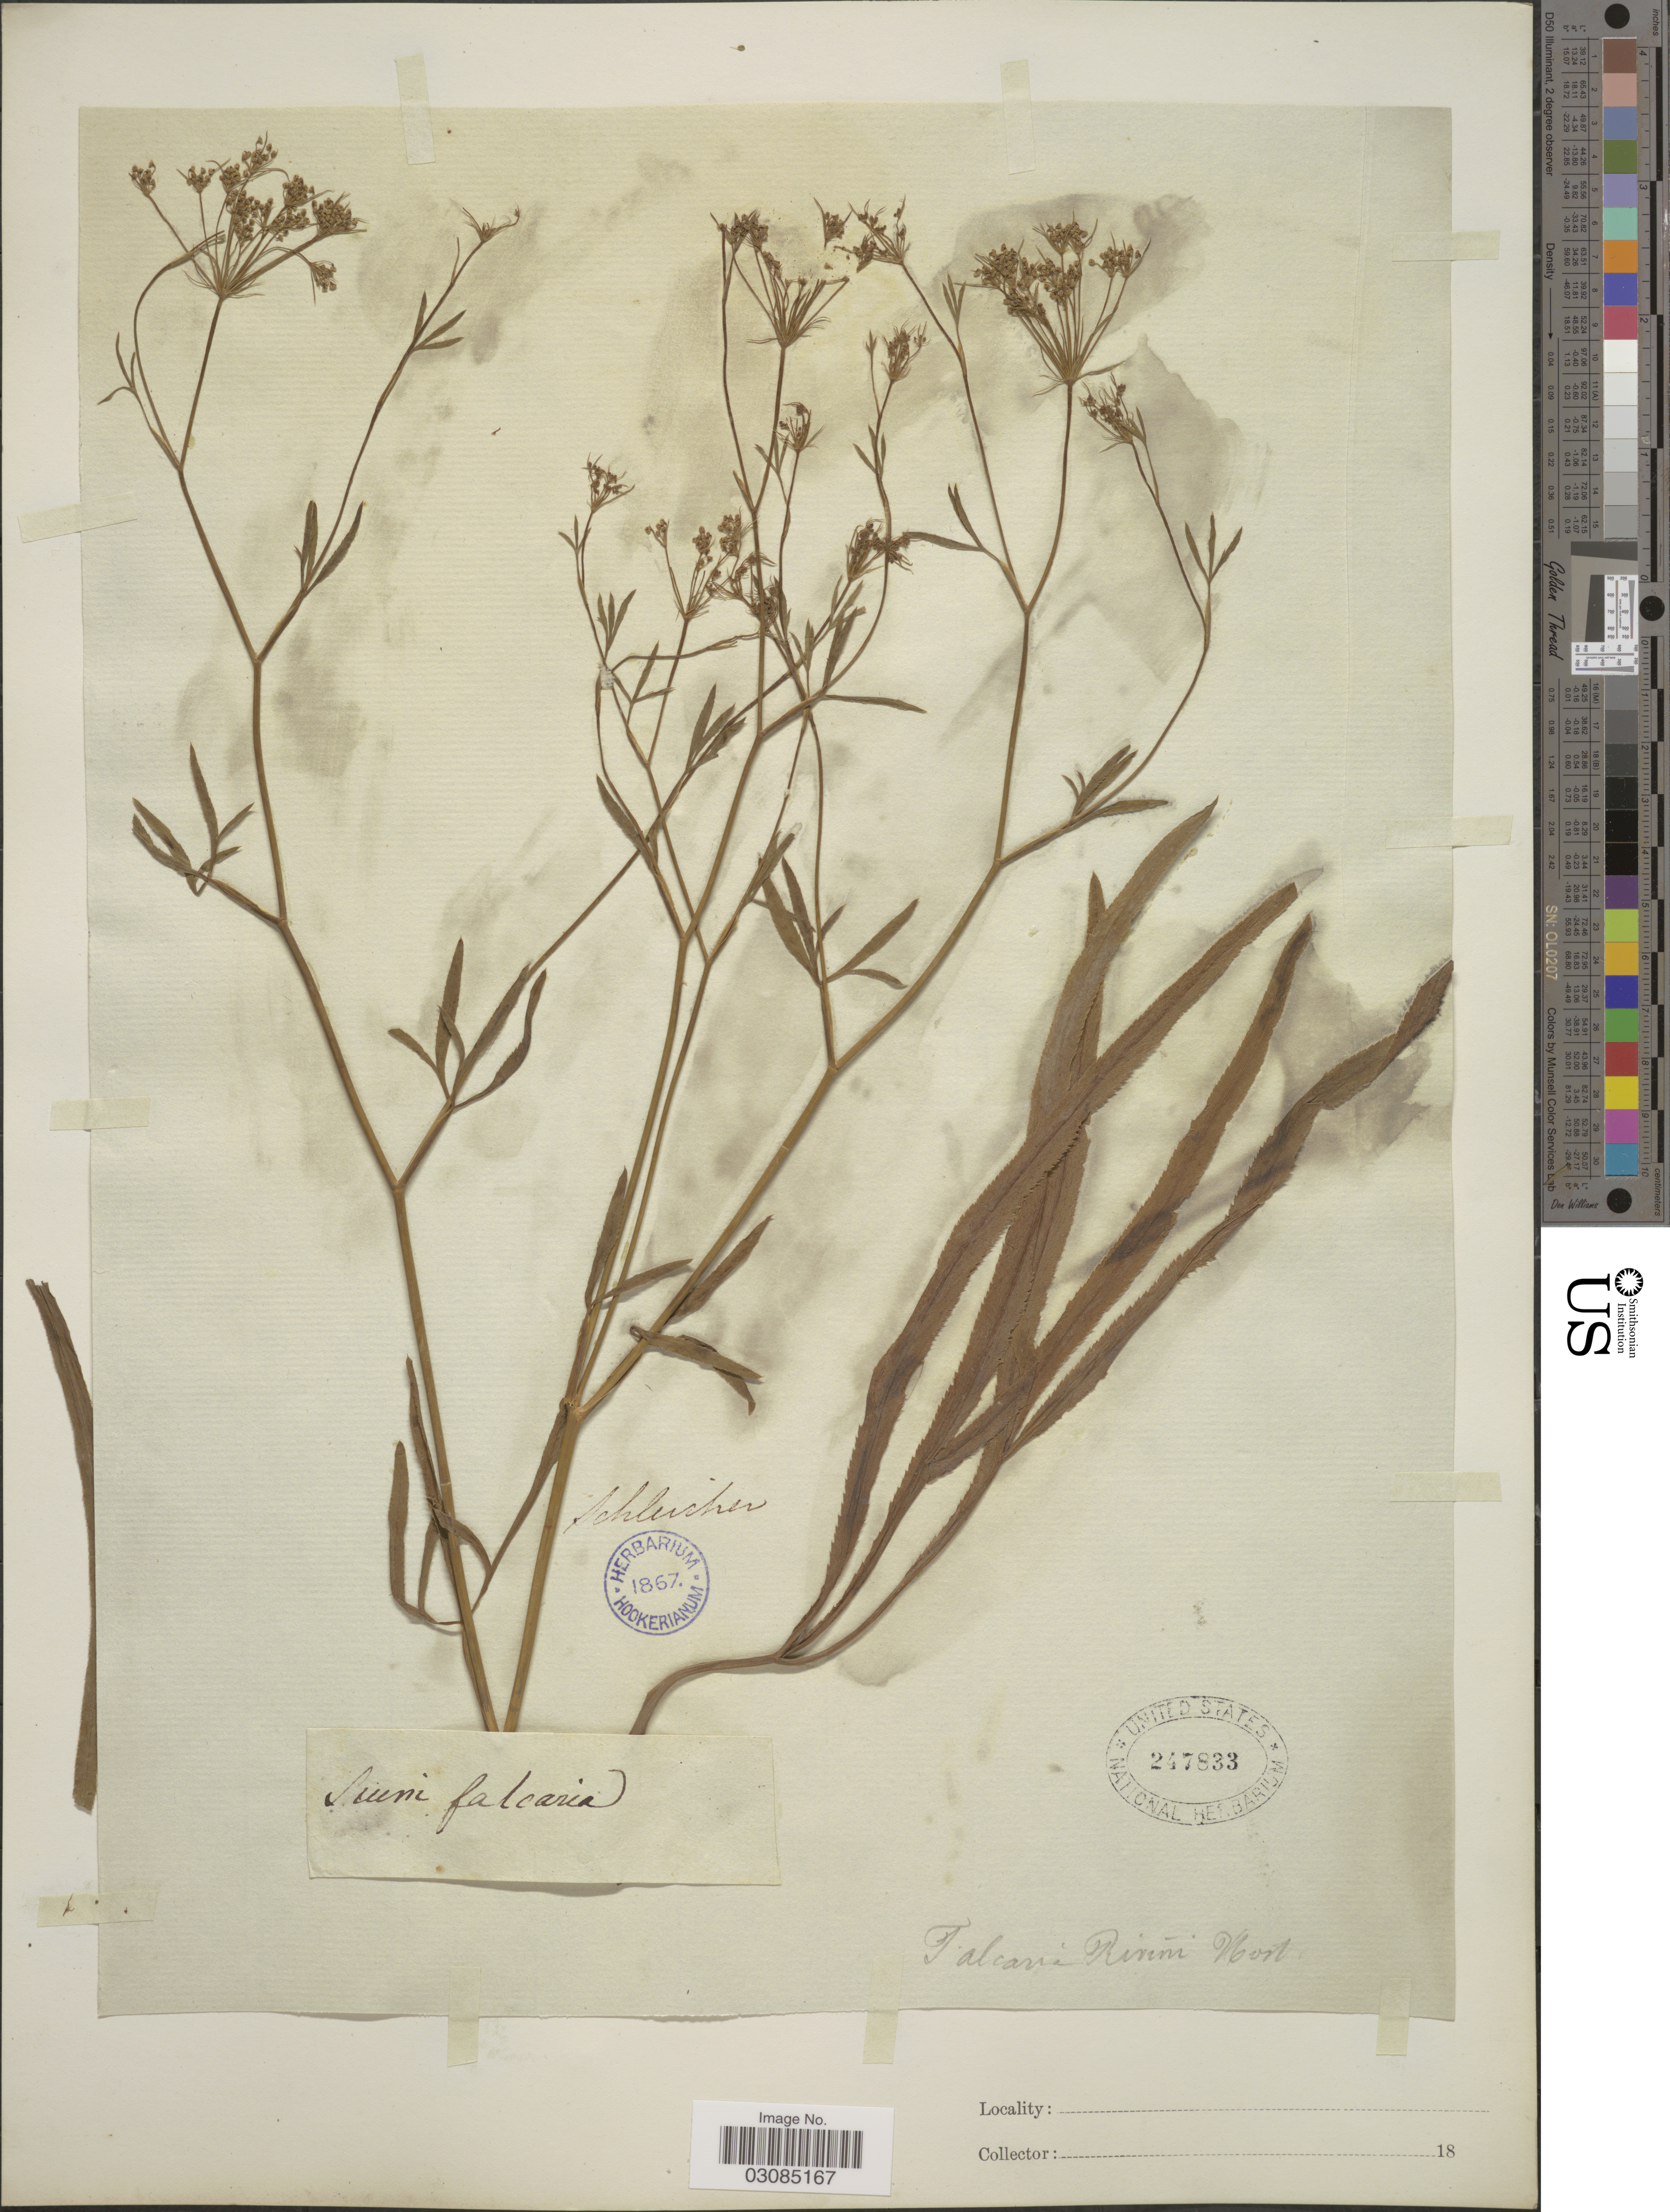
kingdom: Plantae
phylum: Tracheophyta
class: Magnoliopsida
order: Apiales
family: Apiaceae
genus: Falcaria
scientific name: Falcaria rivini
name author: Host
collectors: -- Schleicher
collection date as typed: Transcribed d/m/y: //18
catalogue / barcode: US 247833